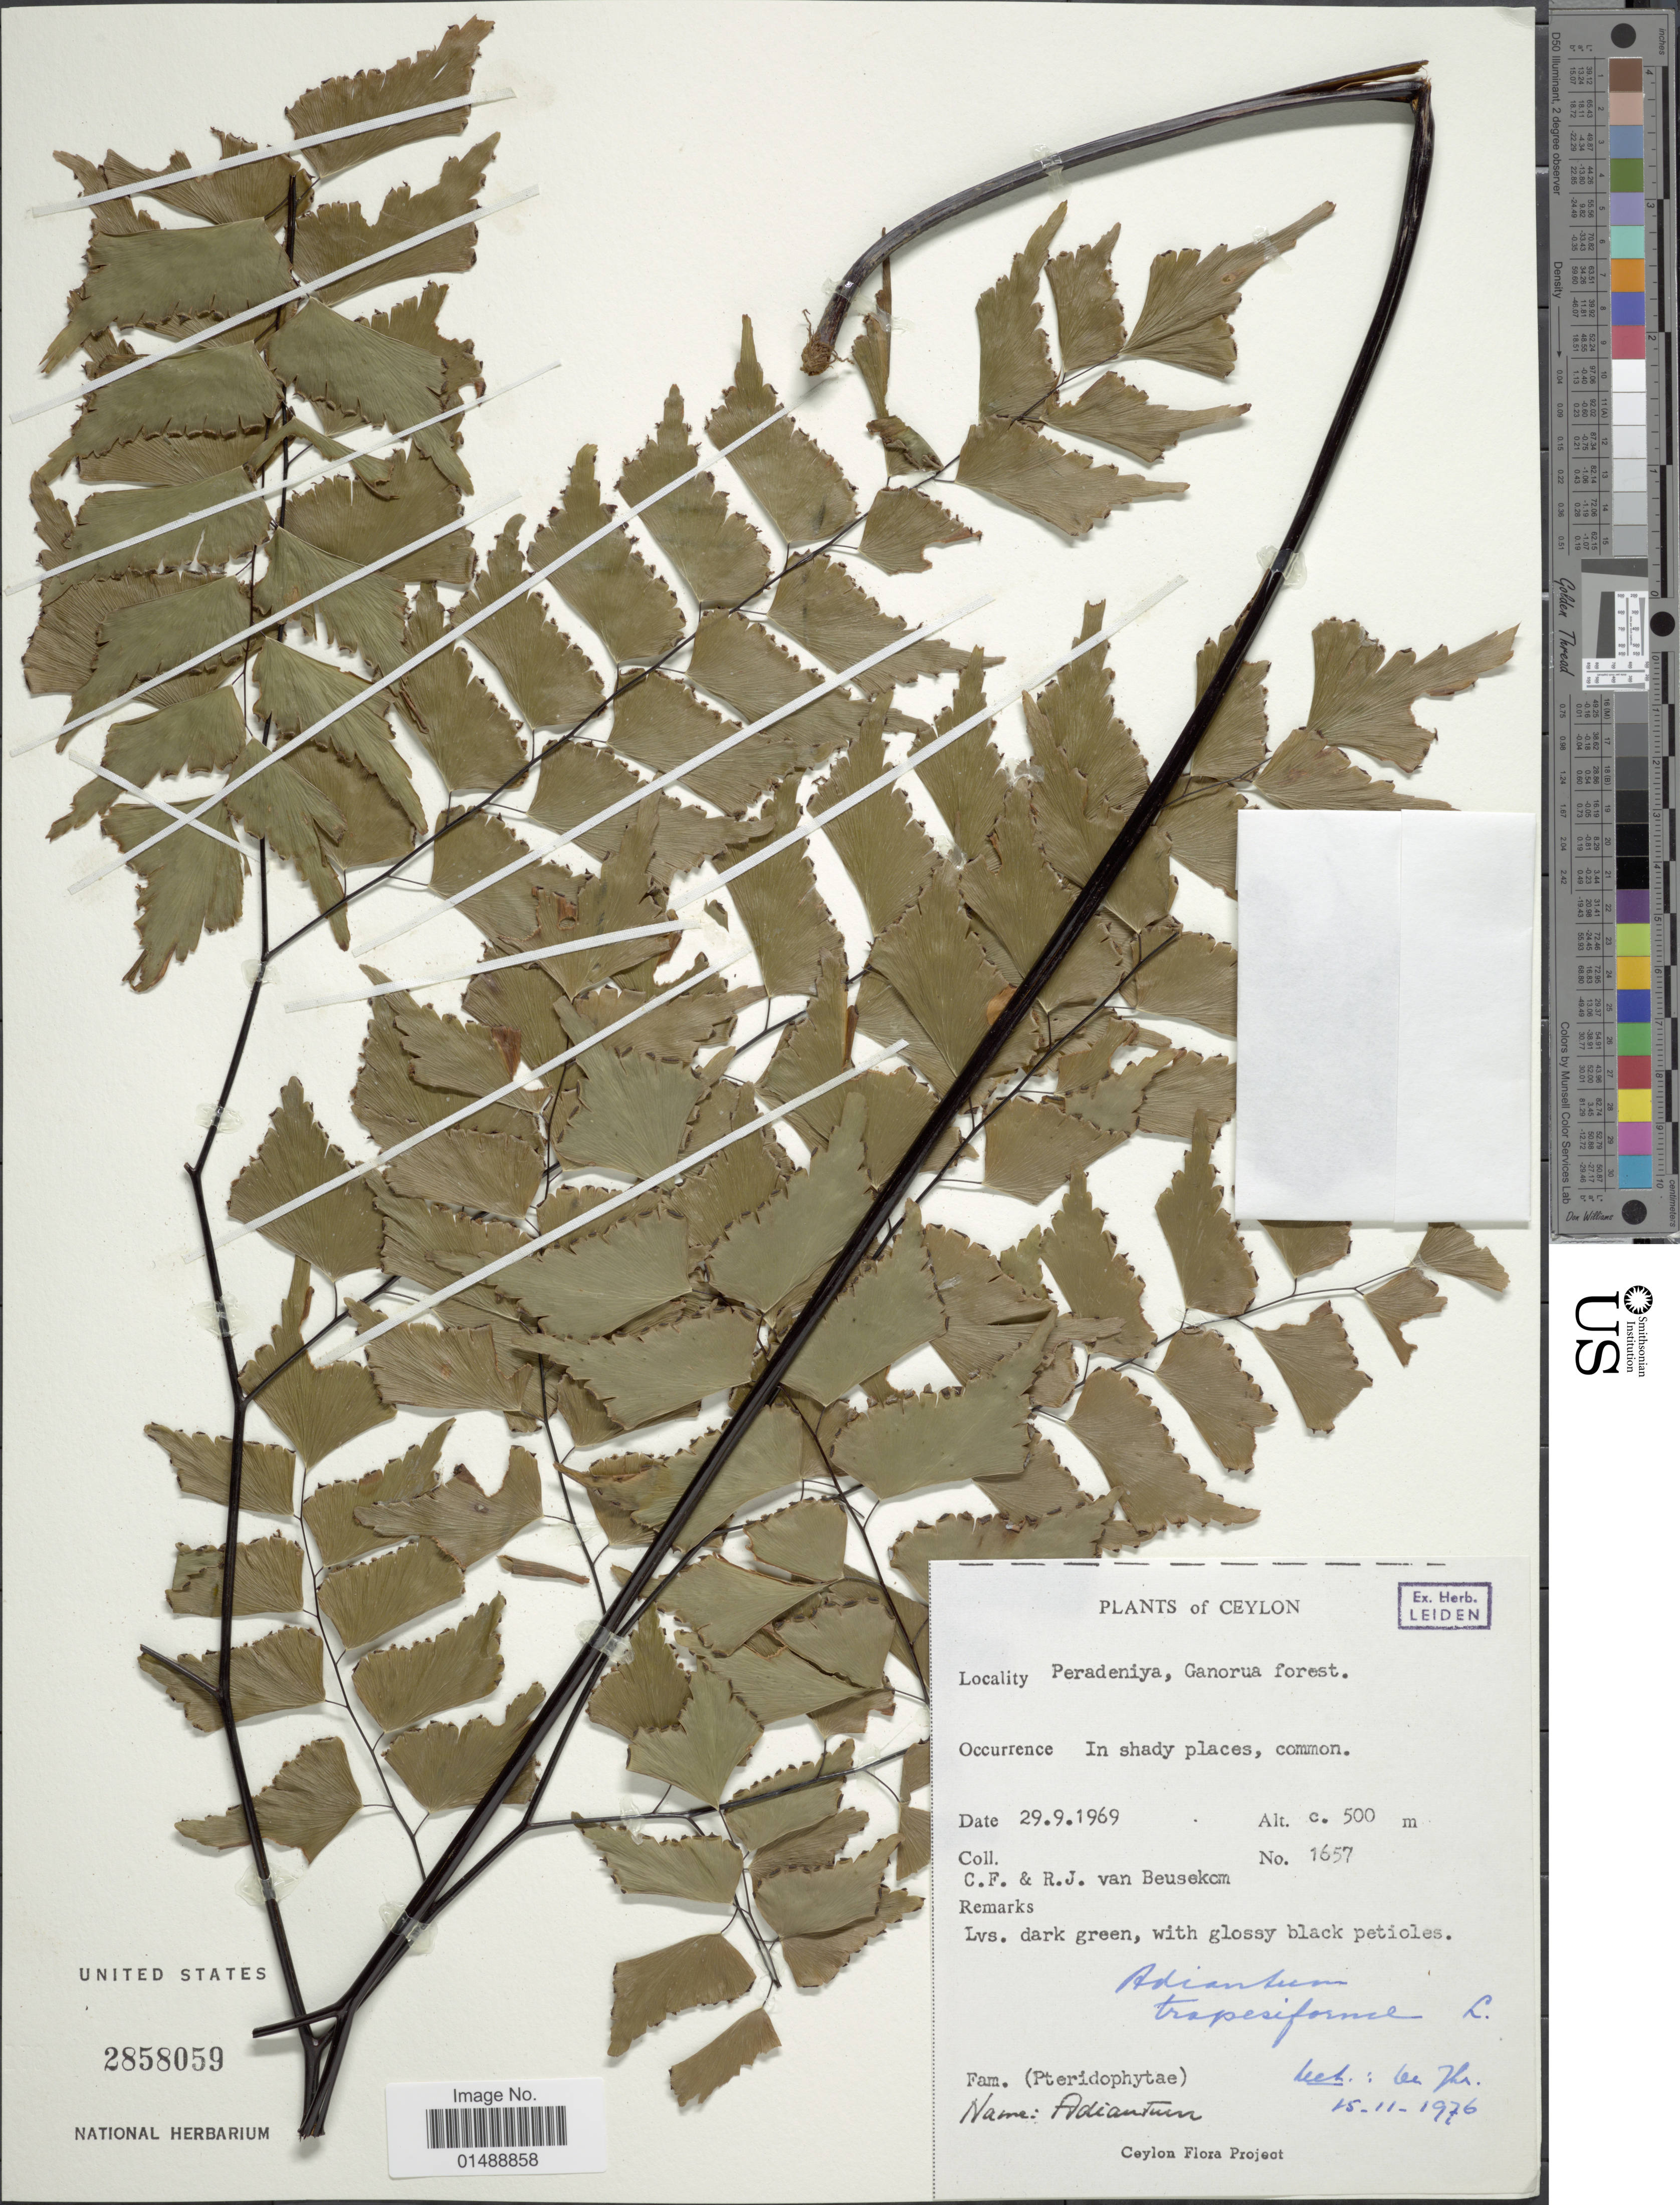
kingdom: Plantae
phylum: Tracheophyta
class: Polypodiopsida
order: Polypodiales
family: Pteridaceae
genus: Adiantum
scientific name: Adiantum trapeziforme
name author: L.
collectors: C. F. Beusekom & R. Beusekom-Osinga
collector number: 1657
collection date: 1969-09-29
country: Sri Lanka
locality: Peradeniya, Ganorua forest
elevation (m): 500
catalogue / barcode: US 2858059